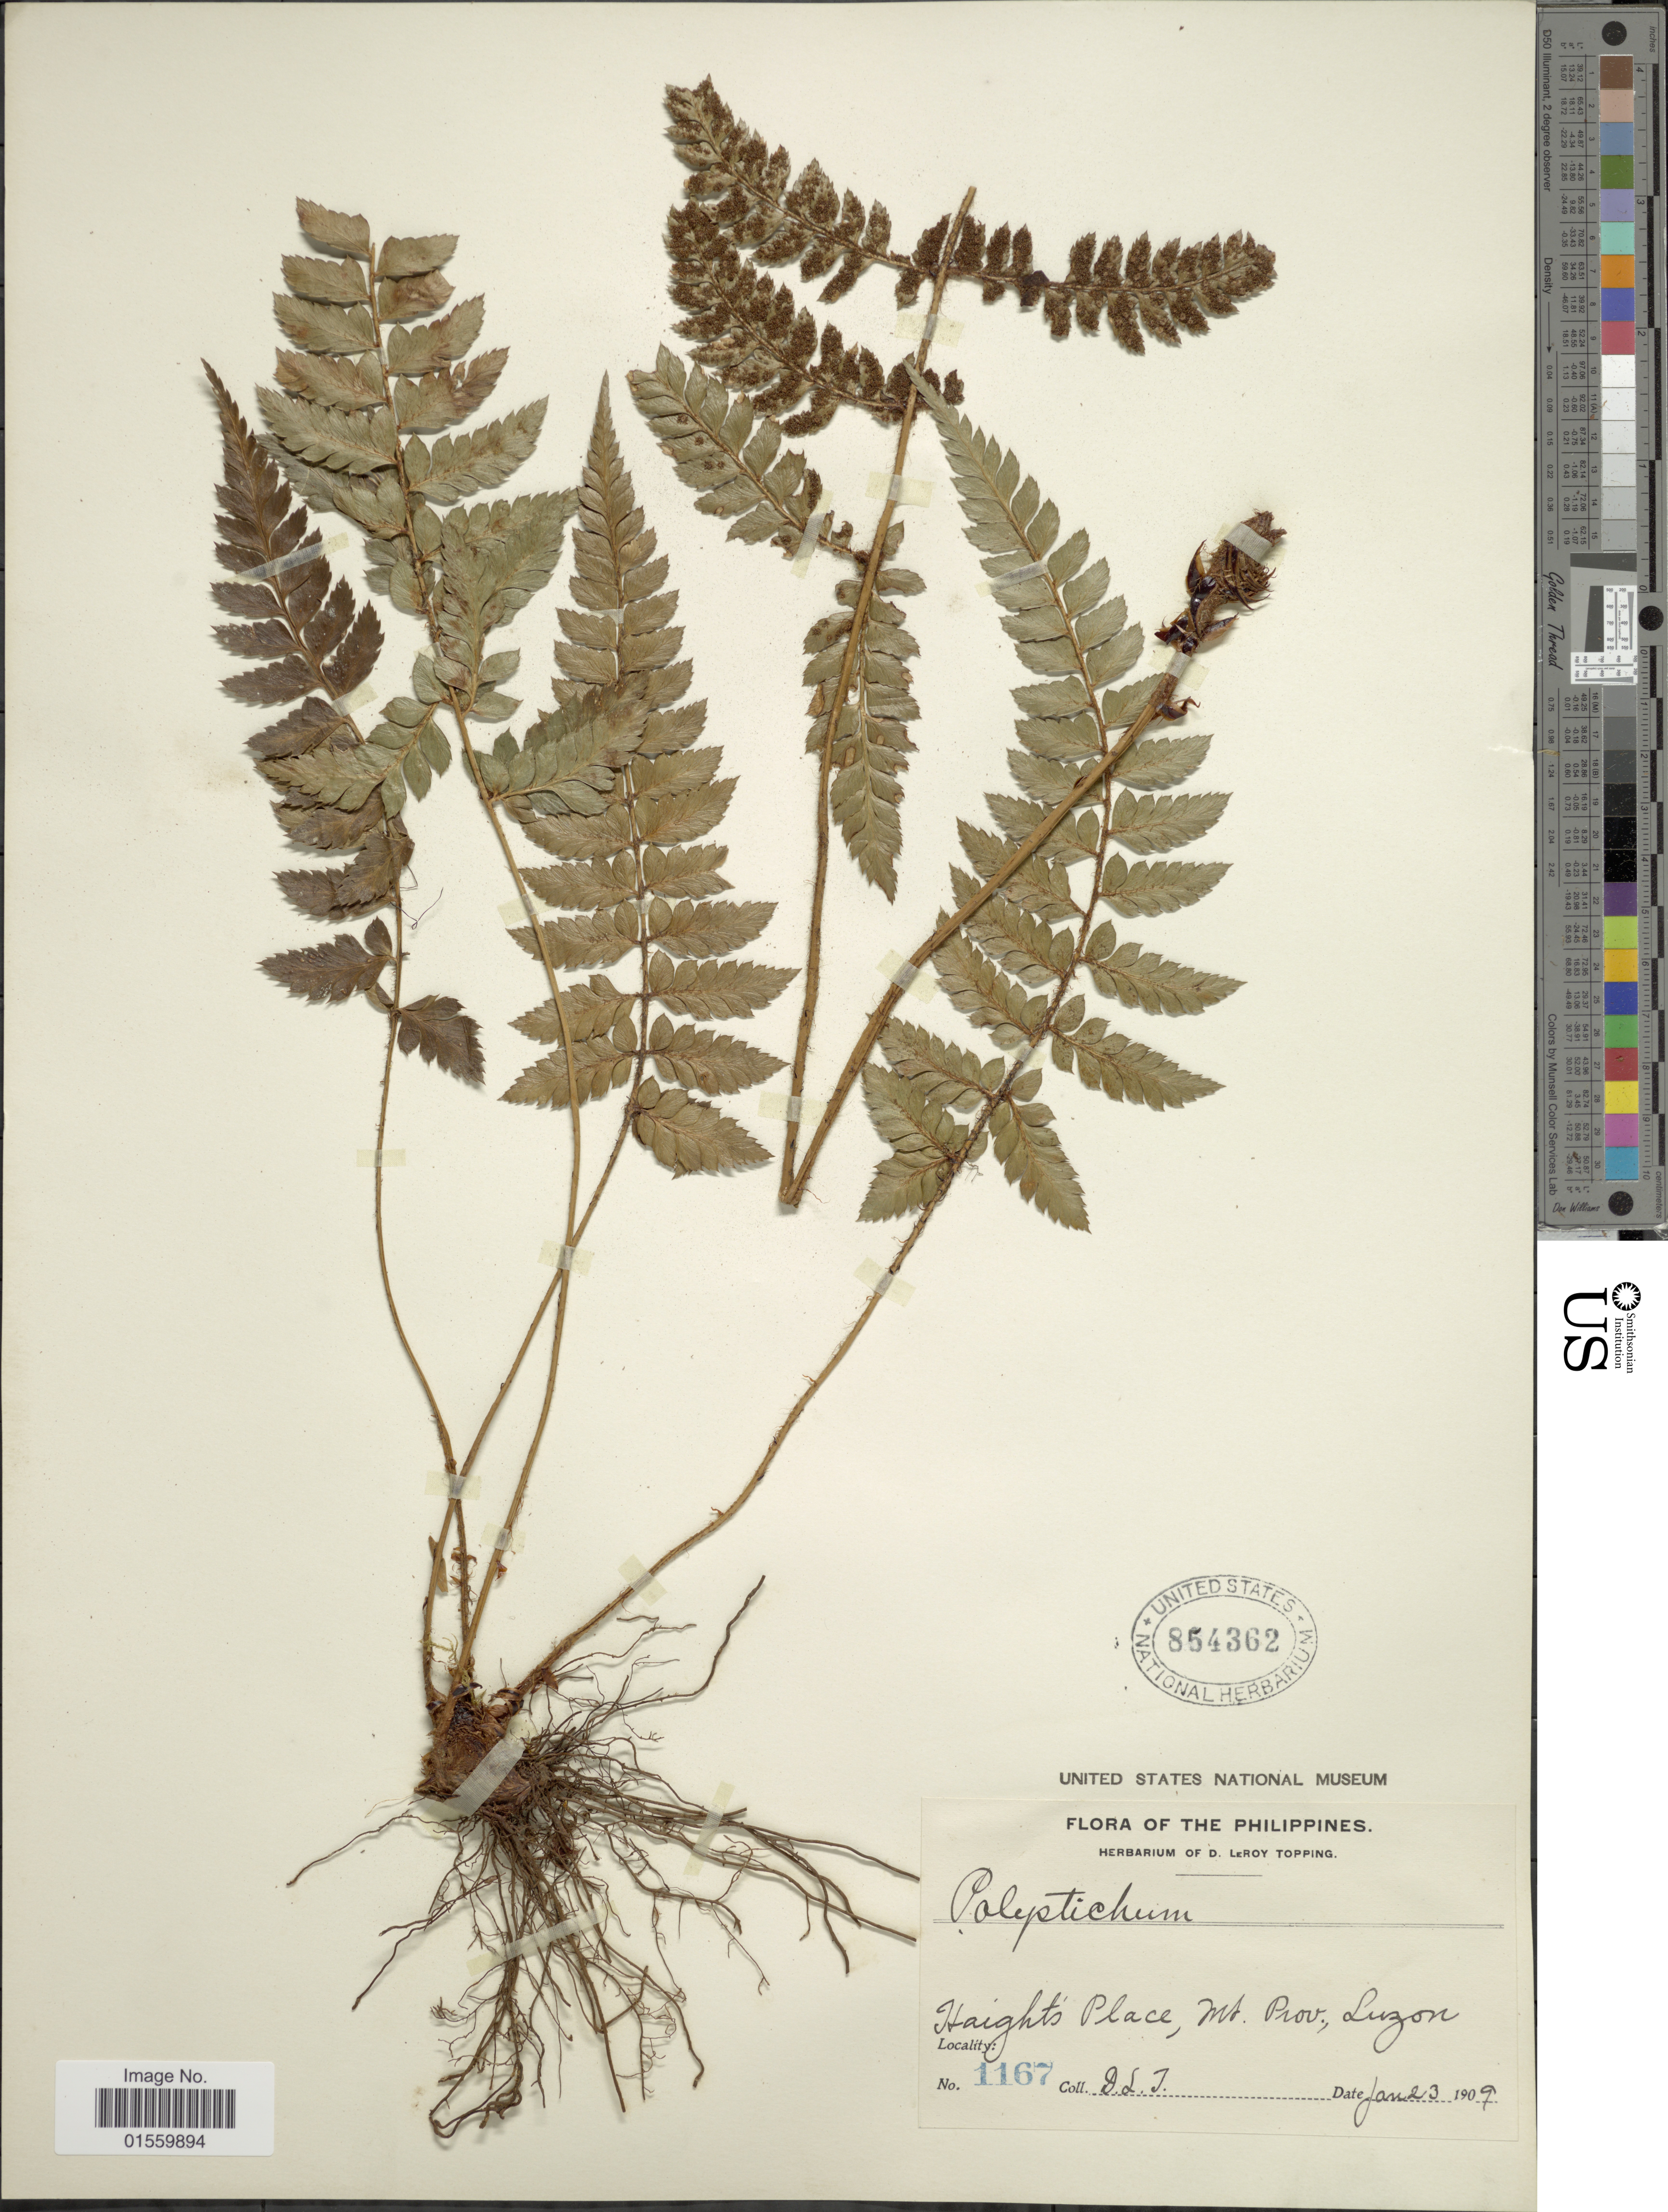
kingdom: Plantae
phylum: Tracheophyta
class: Polypodiopsida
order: Polypodiales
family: Dryopteridaceae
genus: Polystichum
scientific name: Polystichum aculeatum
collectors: D. L. Topping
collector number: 1167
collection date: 1909-01-23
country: Philippines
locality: Haughts Place, Mt. Prov., Luzon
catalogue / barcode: US 854362